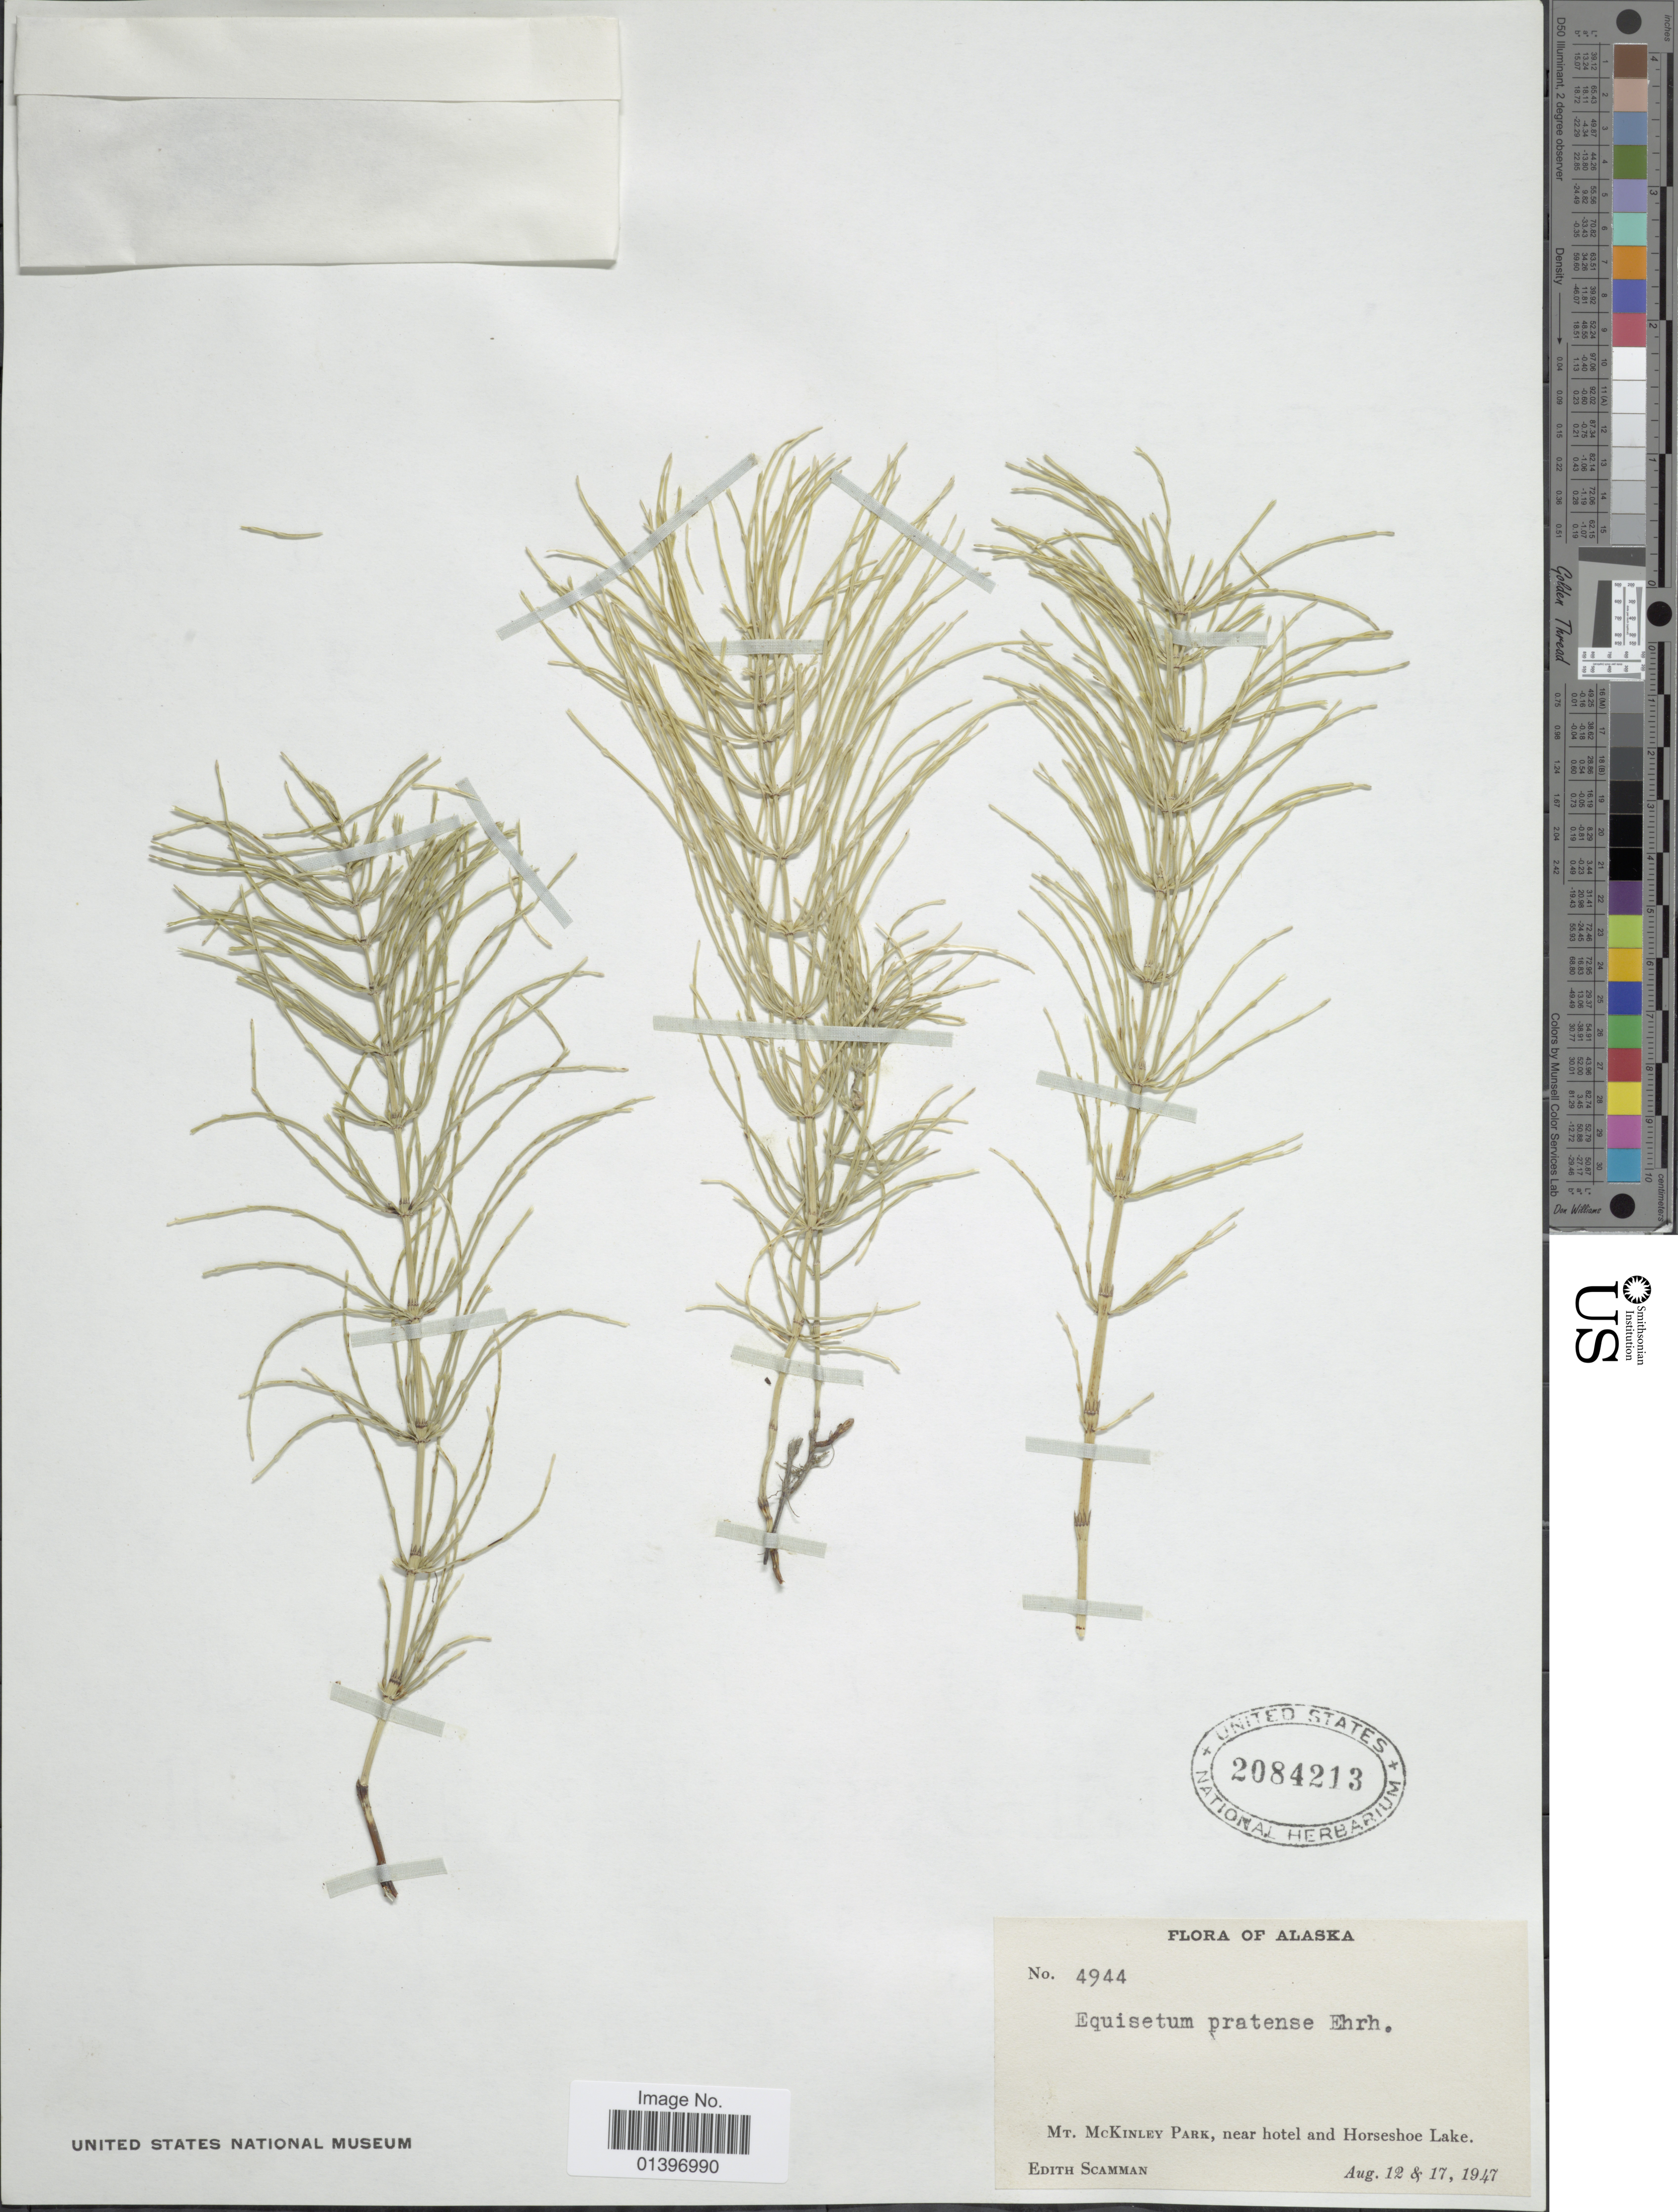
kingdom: Plantae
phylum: Tracheophyta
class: Polypodiopsida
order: Equisetales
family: Equisetaceae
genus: Equisetum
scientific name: Equisetum pratense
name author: Ehrh.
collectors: E. Scamman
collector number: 4944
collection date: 1947-08-12/1947-08-17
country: United States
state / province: Alaska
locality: Mt. McKinley Park, near hotel and Horseshoe Lake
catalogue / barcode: US 2084213